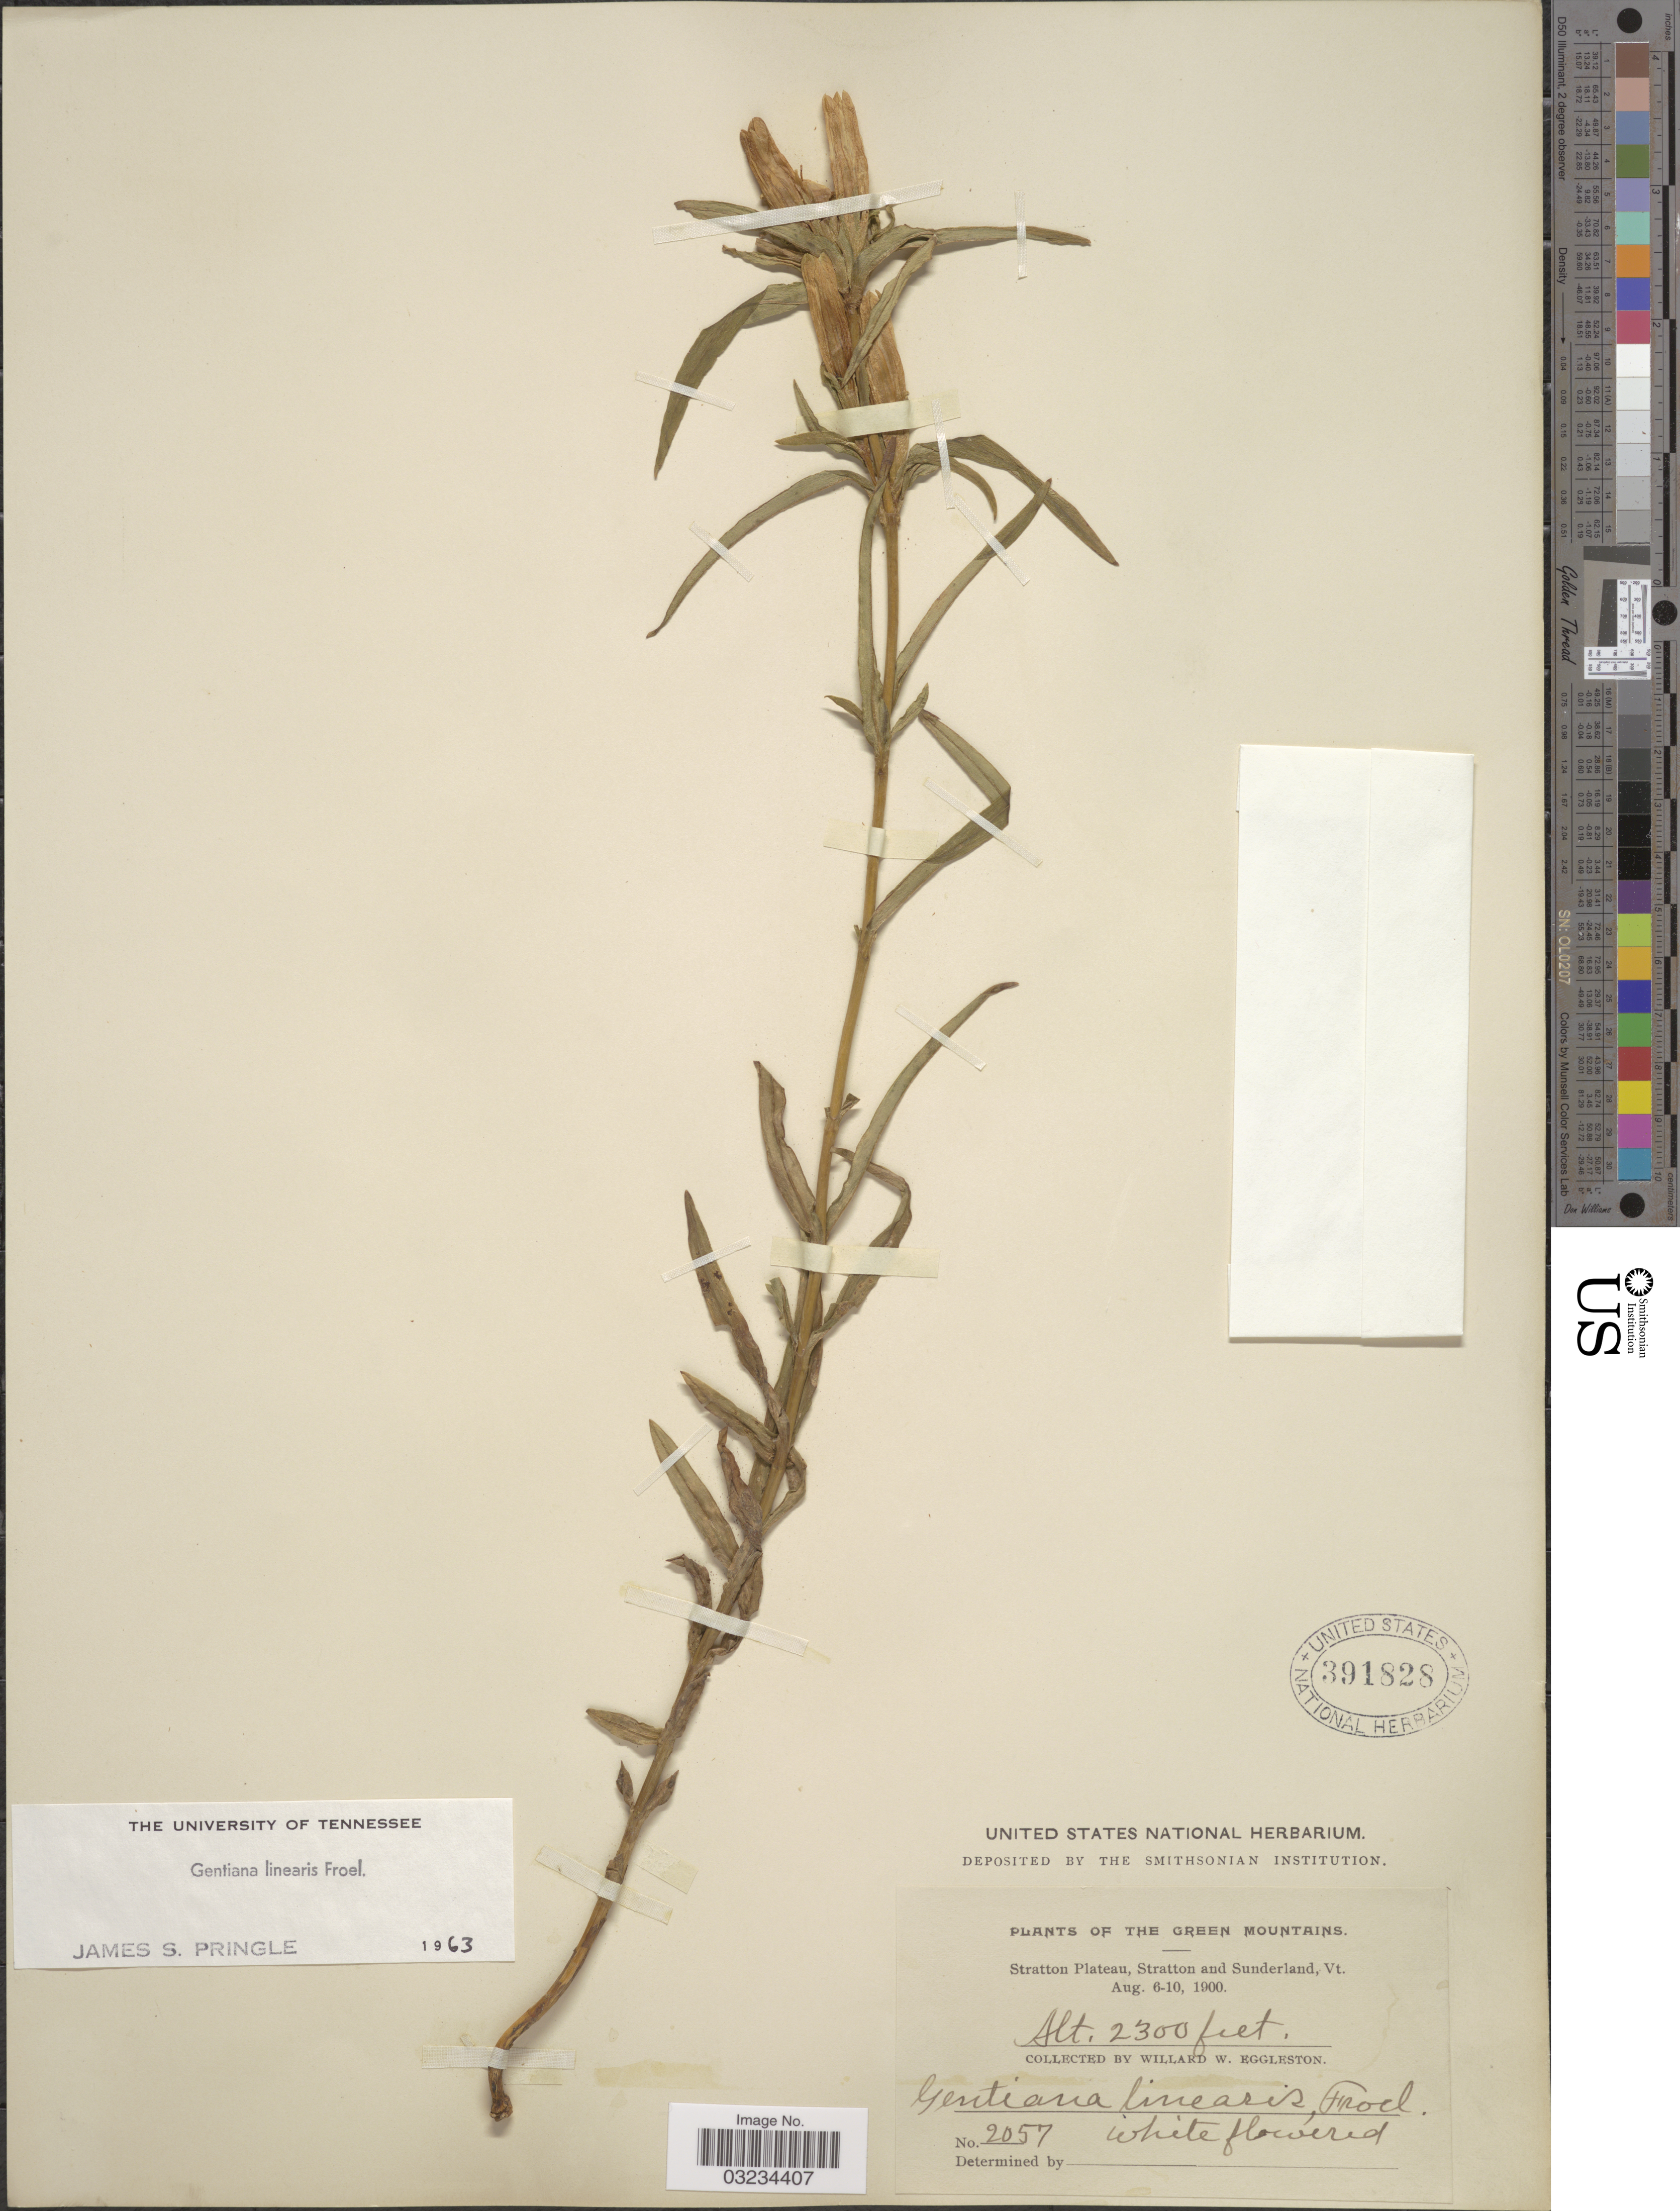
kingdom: Plantae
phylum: Tracheophyta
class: Magnoliopsida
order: Gentianales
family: Gentianaceae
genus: Gentiana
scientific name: Gentiana linearis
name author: Froel.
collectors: W. W. Eggleston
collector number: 2057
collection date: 1900-08-06/1900-08-10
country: United States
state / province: Vermont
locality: The Green Mountains. Stratton Plateau, Stratton and Sunderland.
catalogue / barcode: US 391828